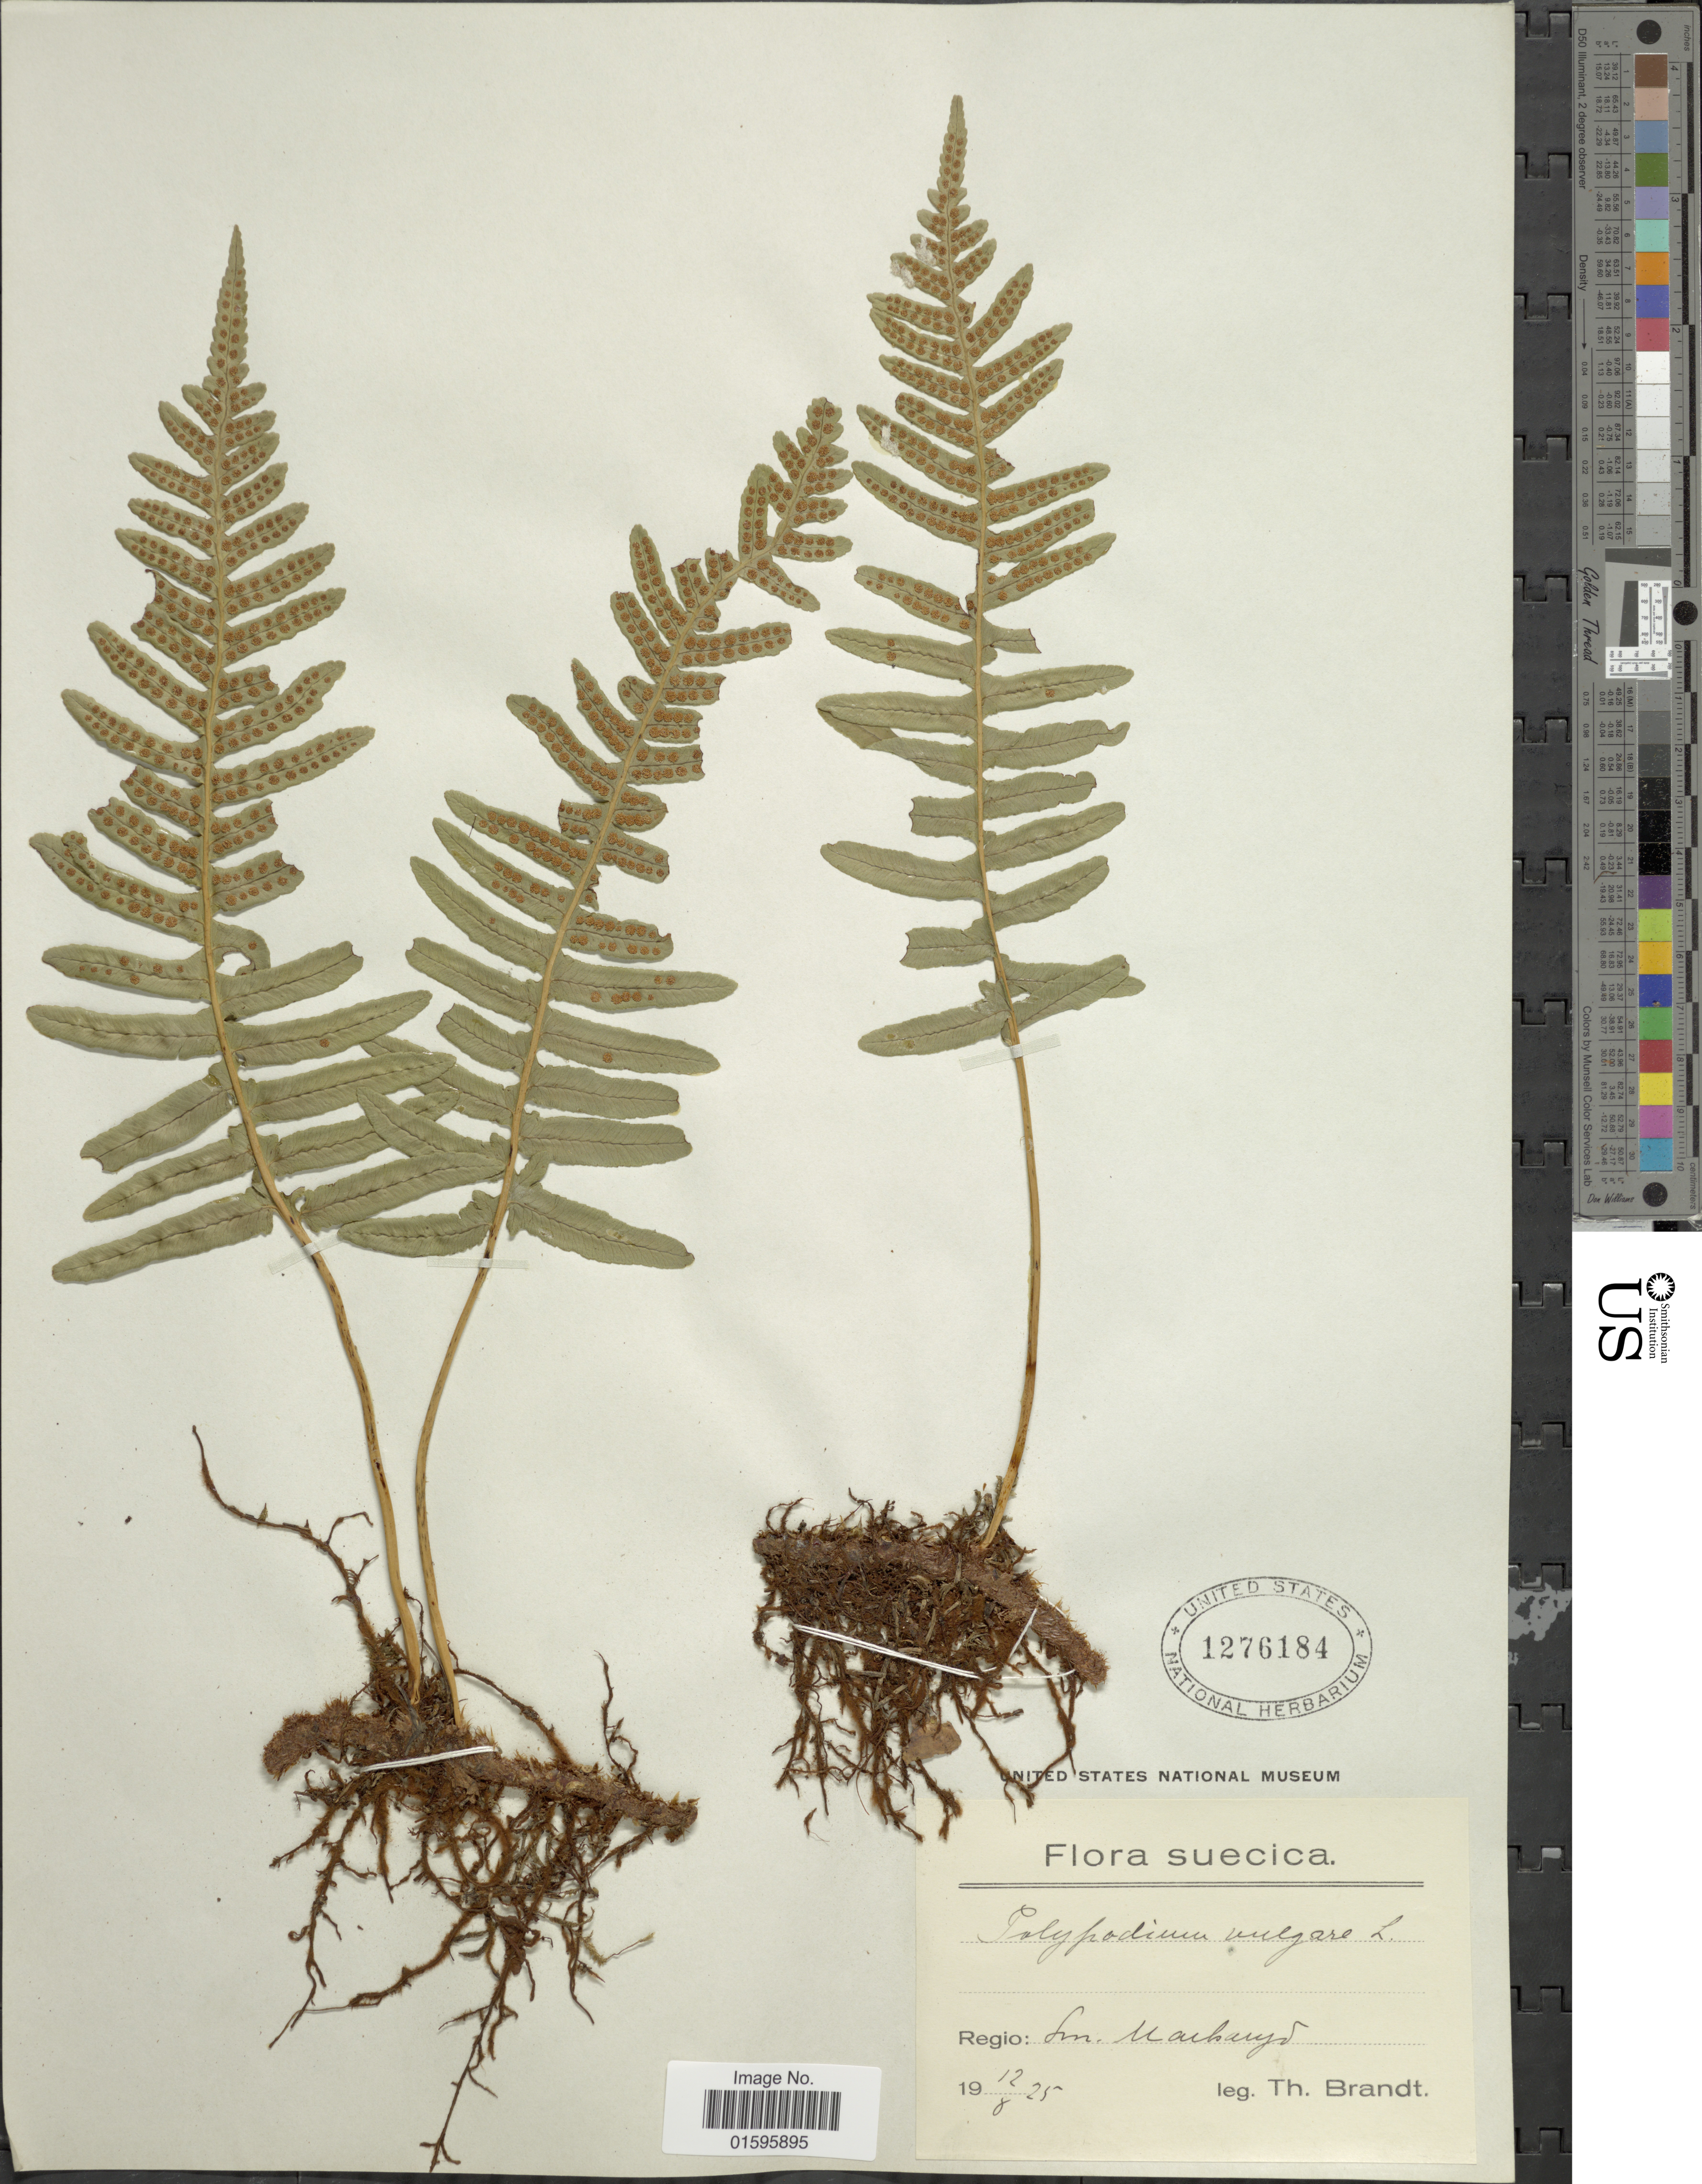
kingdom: Plantae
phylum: Tracheophyta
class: Polypodiopsida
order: Polypodiales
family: Polypodiaceae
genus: Polypodium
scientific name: Polypodium vulgare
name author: L.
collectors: T. Brandt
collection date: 1925-08-12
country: Sweden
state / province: Kronoberg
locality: Suecica. Rgeio: Markaryd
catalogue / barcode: US 1276184